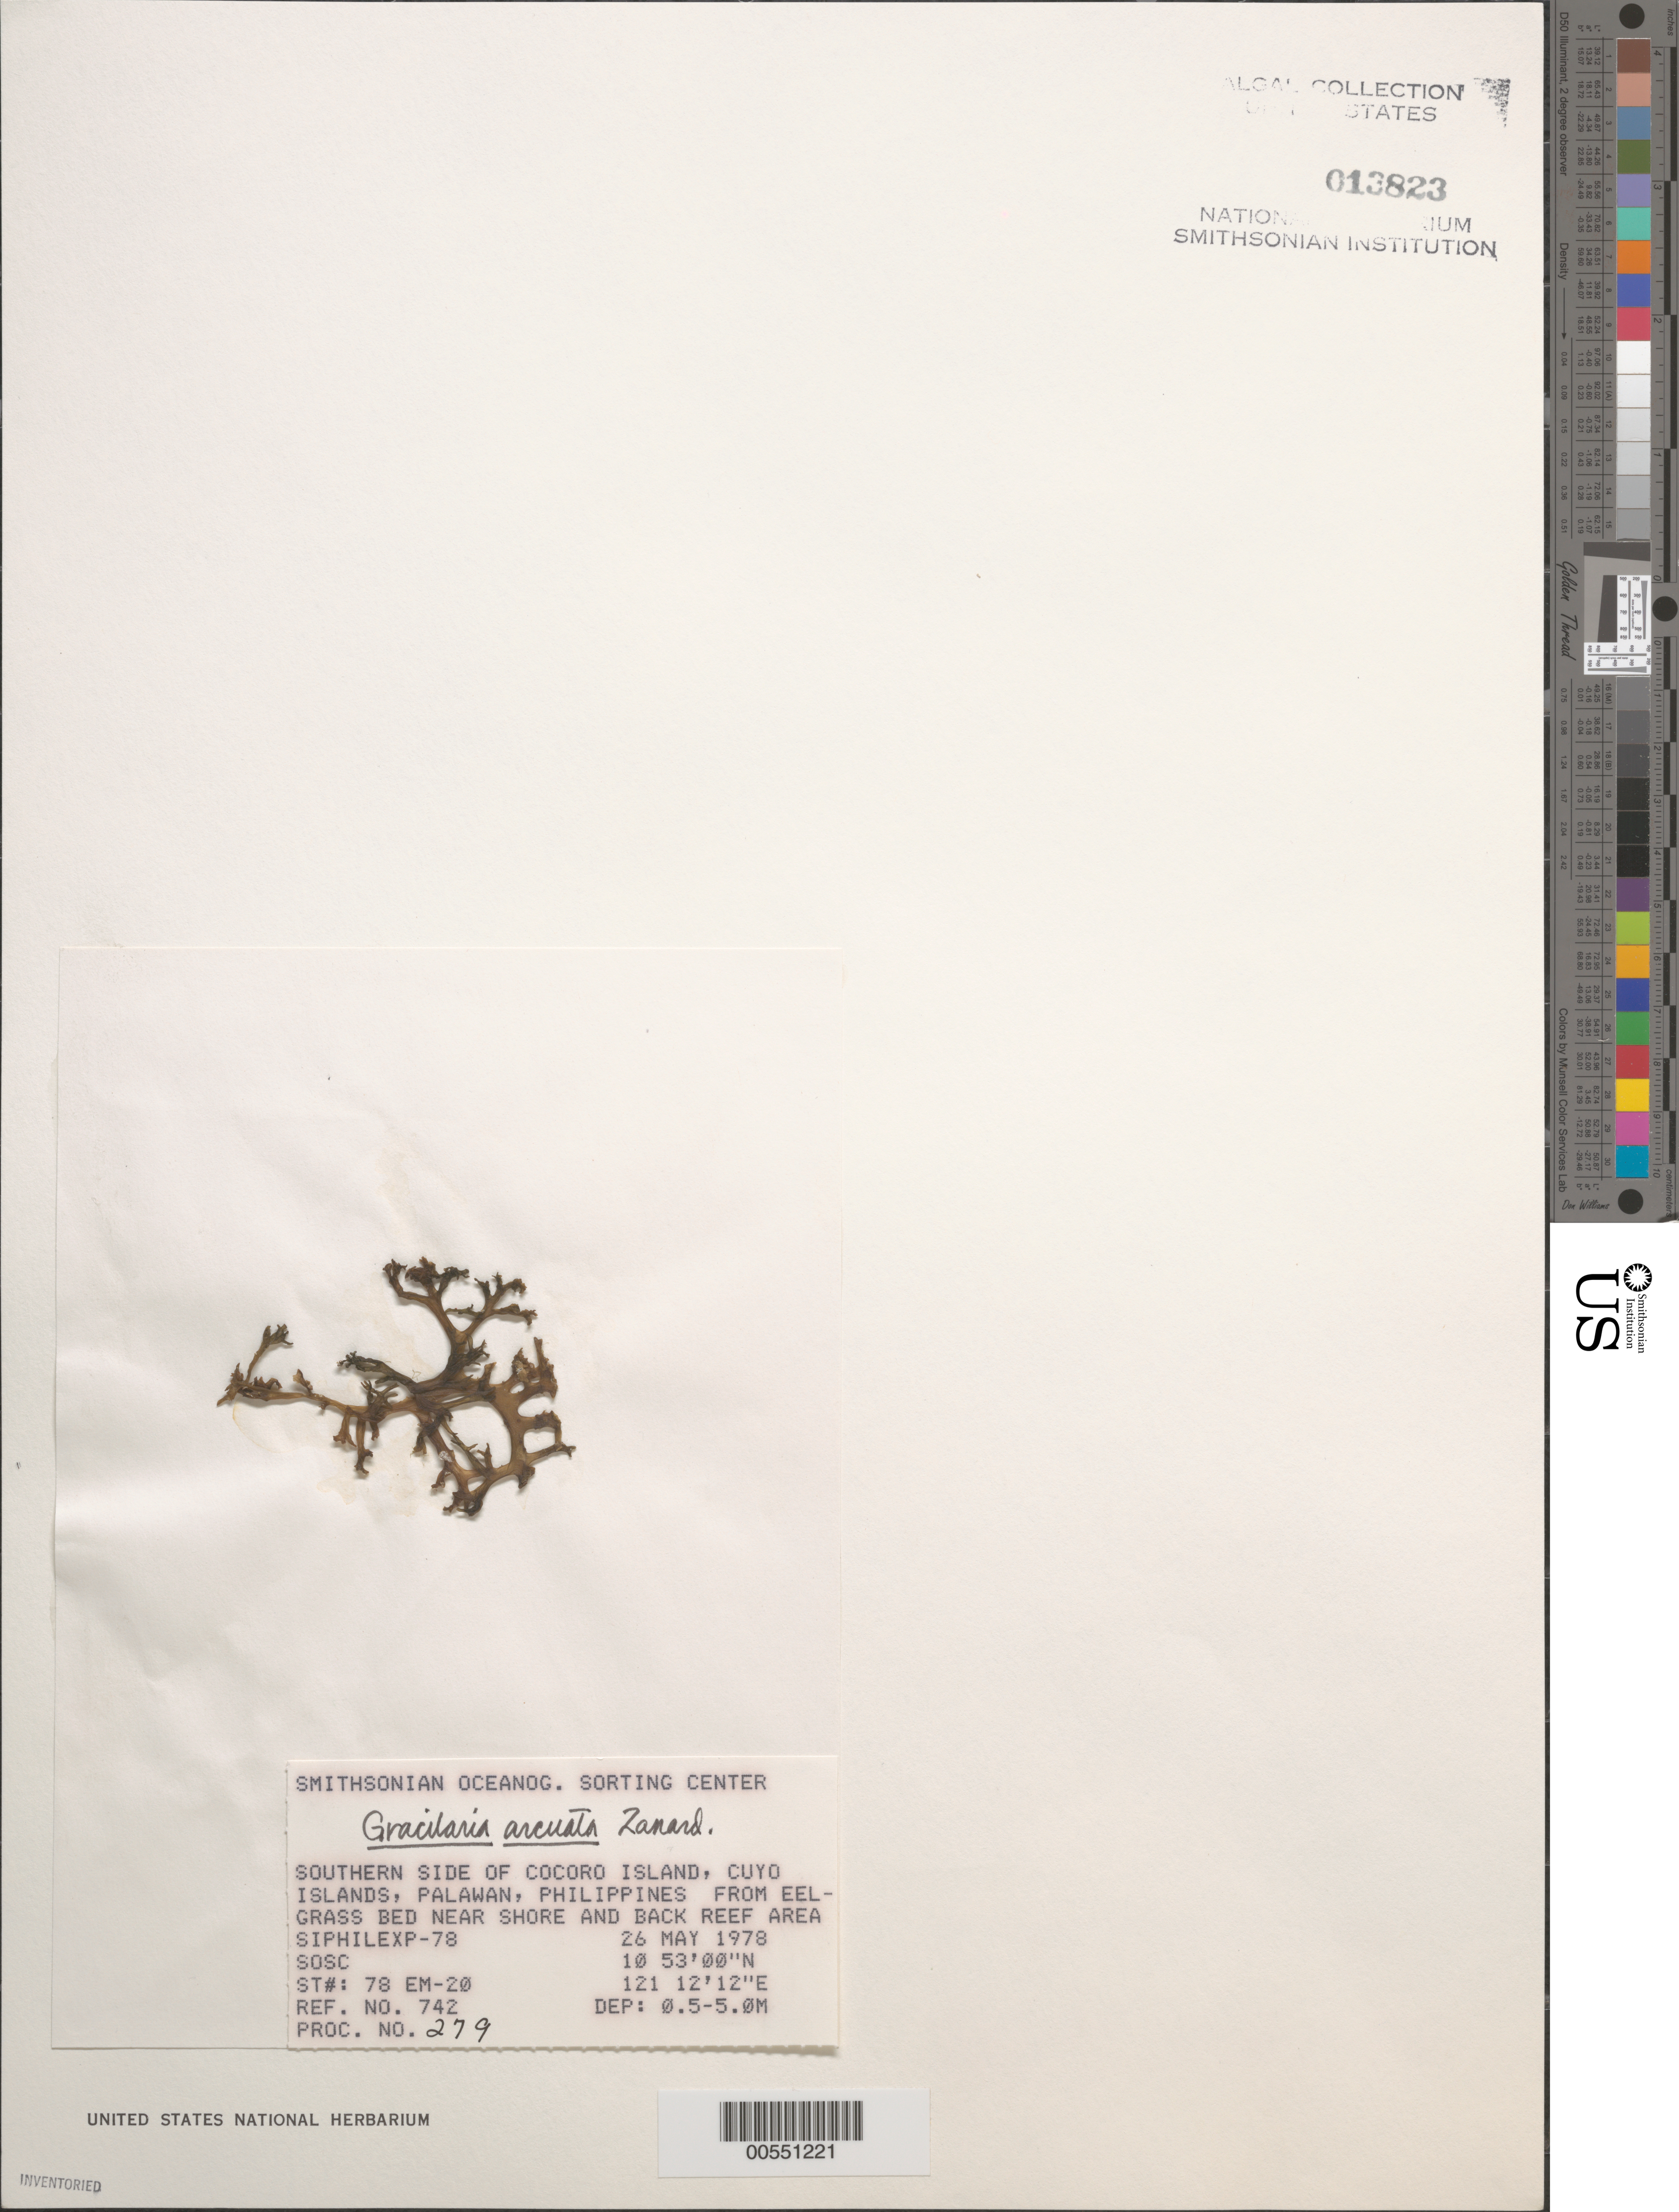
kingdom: Plantae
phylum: Rhodophyta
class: Florideophyceae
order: Gracilariales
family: Gracilariaceae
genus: Gracilaria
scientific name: Gracilaria arcuata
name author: Zanardini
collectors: SOSC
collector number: Station 78 Em-20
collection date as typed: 26 May 1978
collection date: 1978-05-26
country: Philippines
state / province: Mimaropa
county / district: Palawan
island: Cocoro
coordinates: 10 53' 00" N, 121 12' 12" E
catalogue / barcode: US 13823